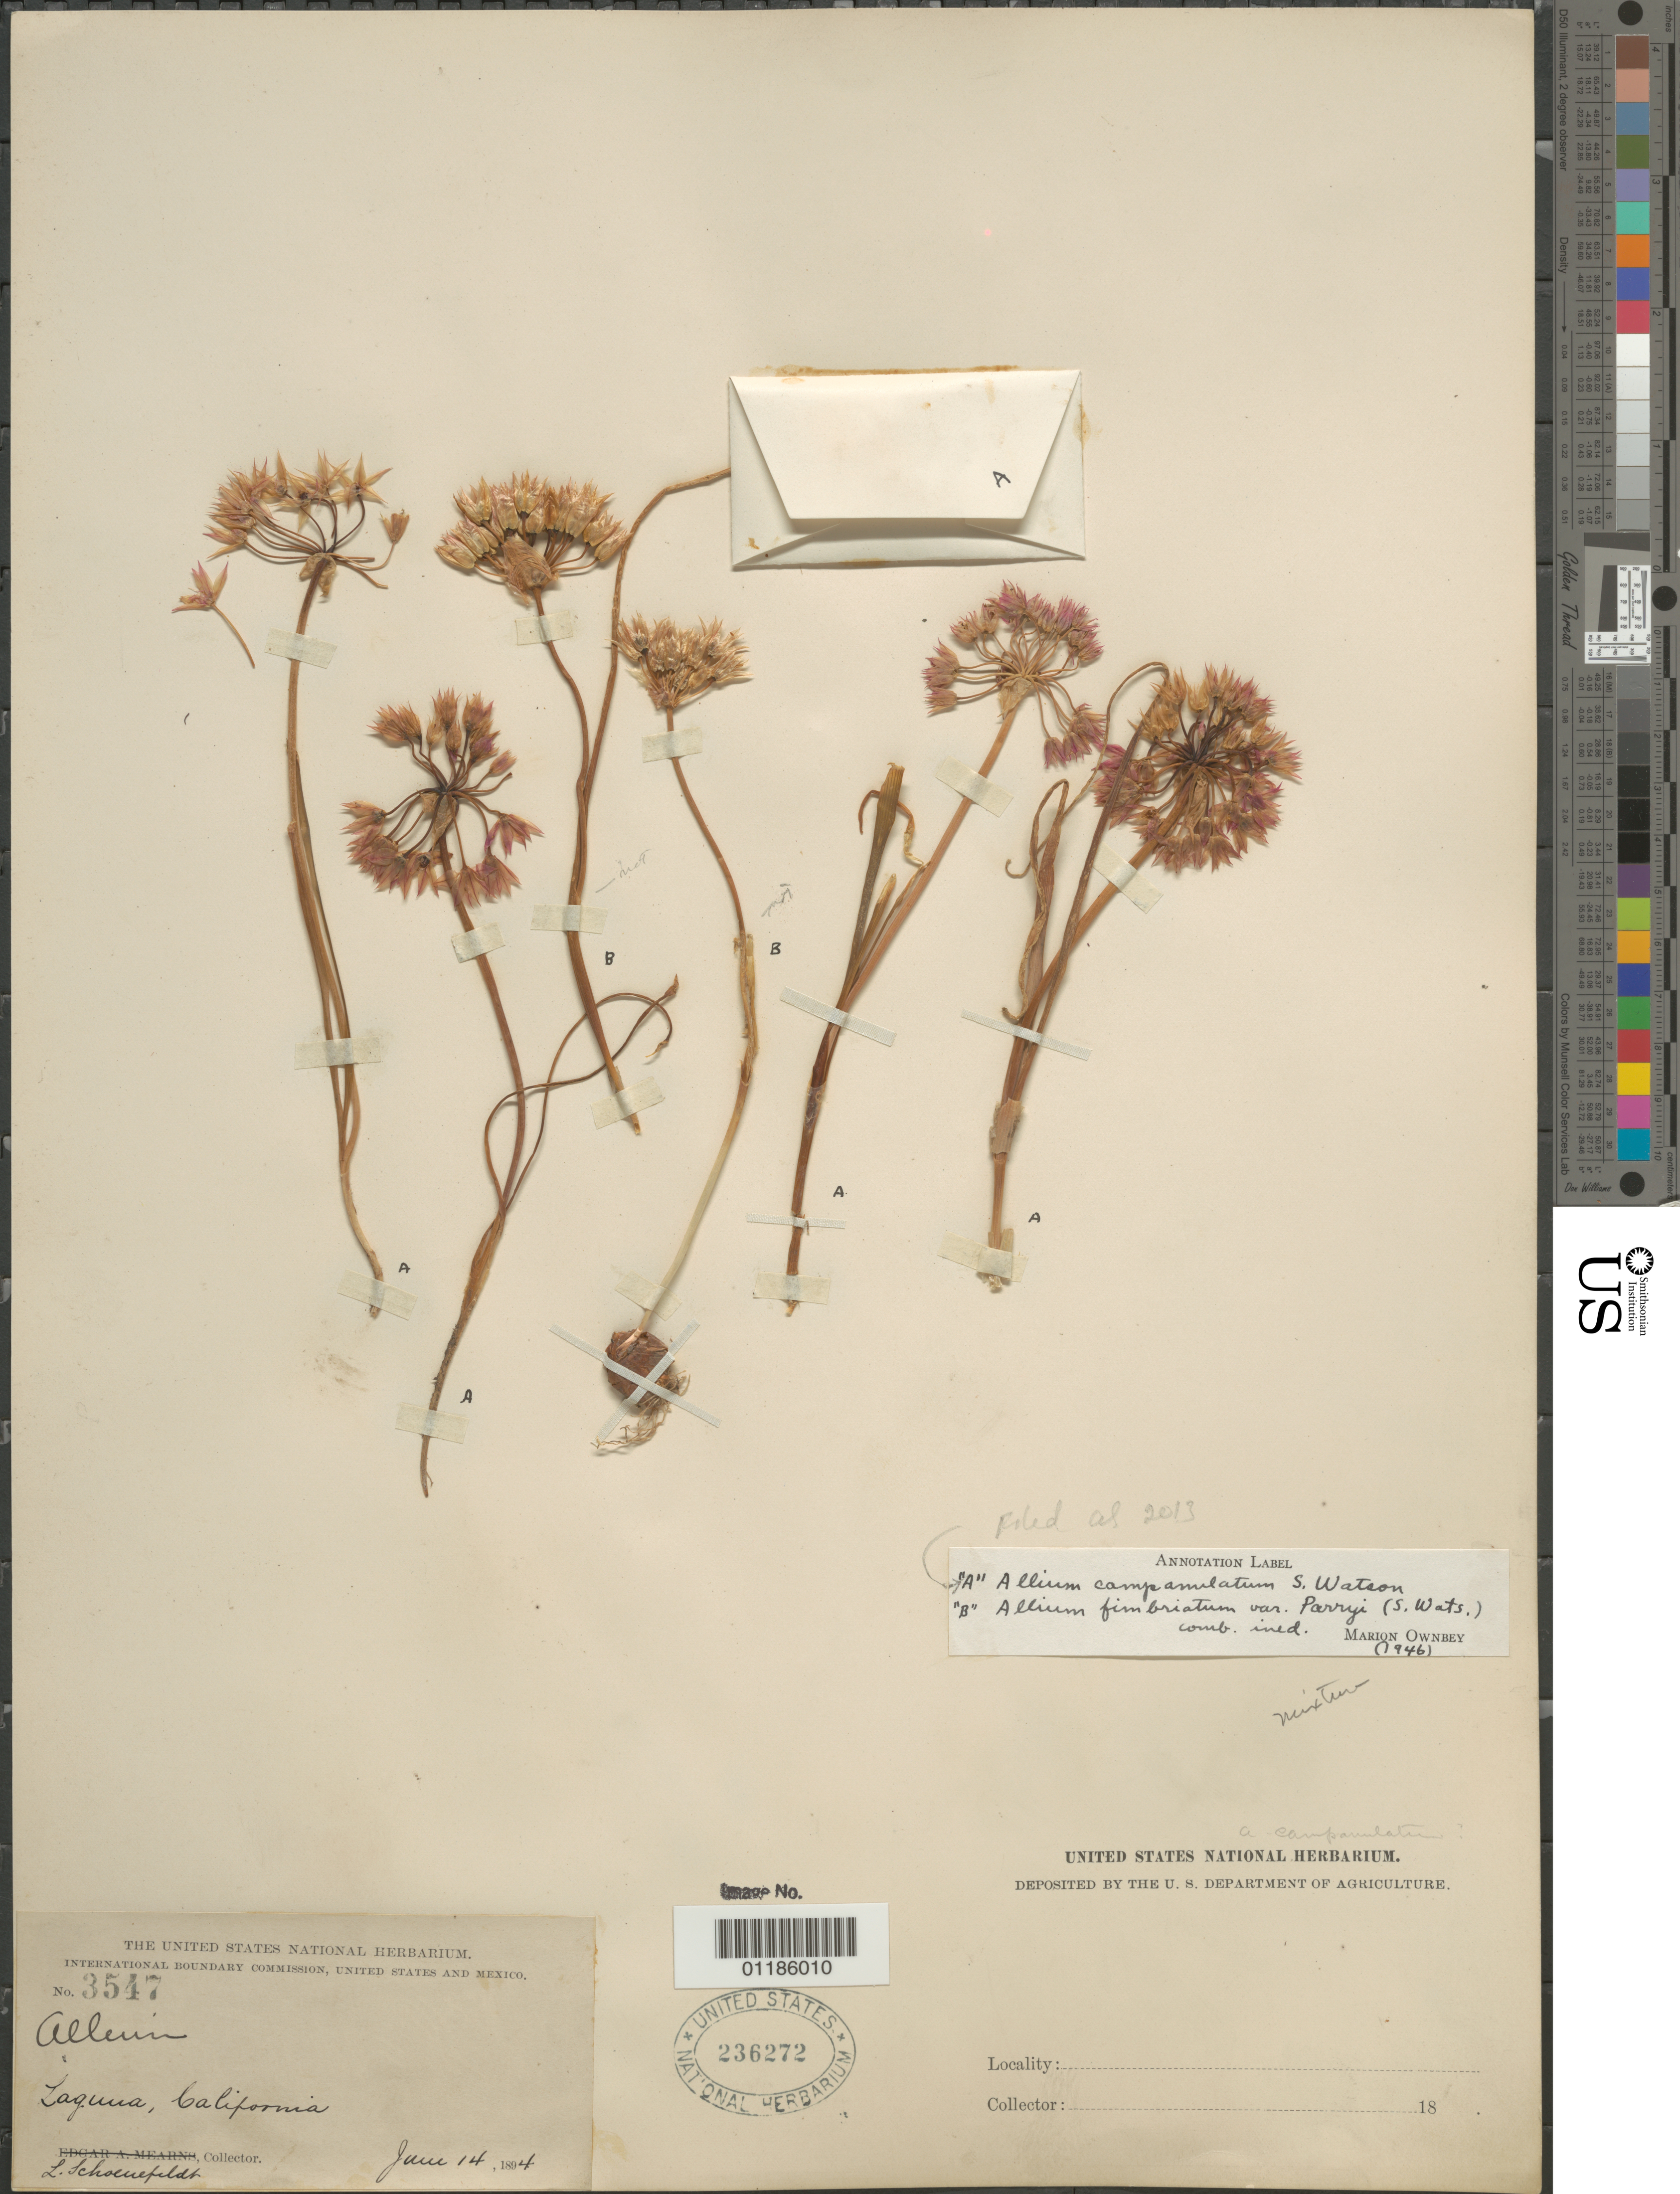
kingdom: Plantae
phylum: Tracheophyta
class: Liliopsida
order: Asparagales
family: Amaryllidaceae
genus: Allium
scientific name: Allium campanulatum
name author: S. Watson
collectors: L. Schounfeldt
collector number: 3547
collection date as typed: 14 Jun 1894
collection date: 1894-06-14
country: United States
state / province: California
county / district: Orange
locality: Laguna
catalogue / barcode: US 236272